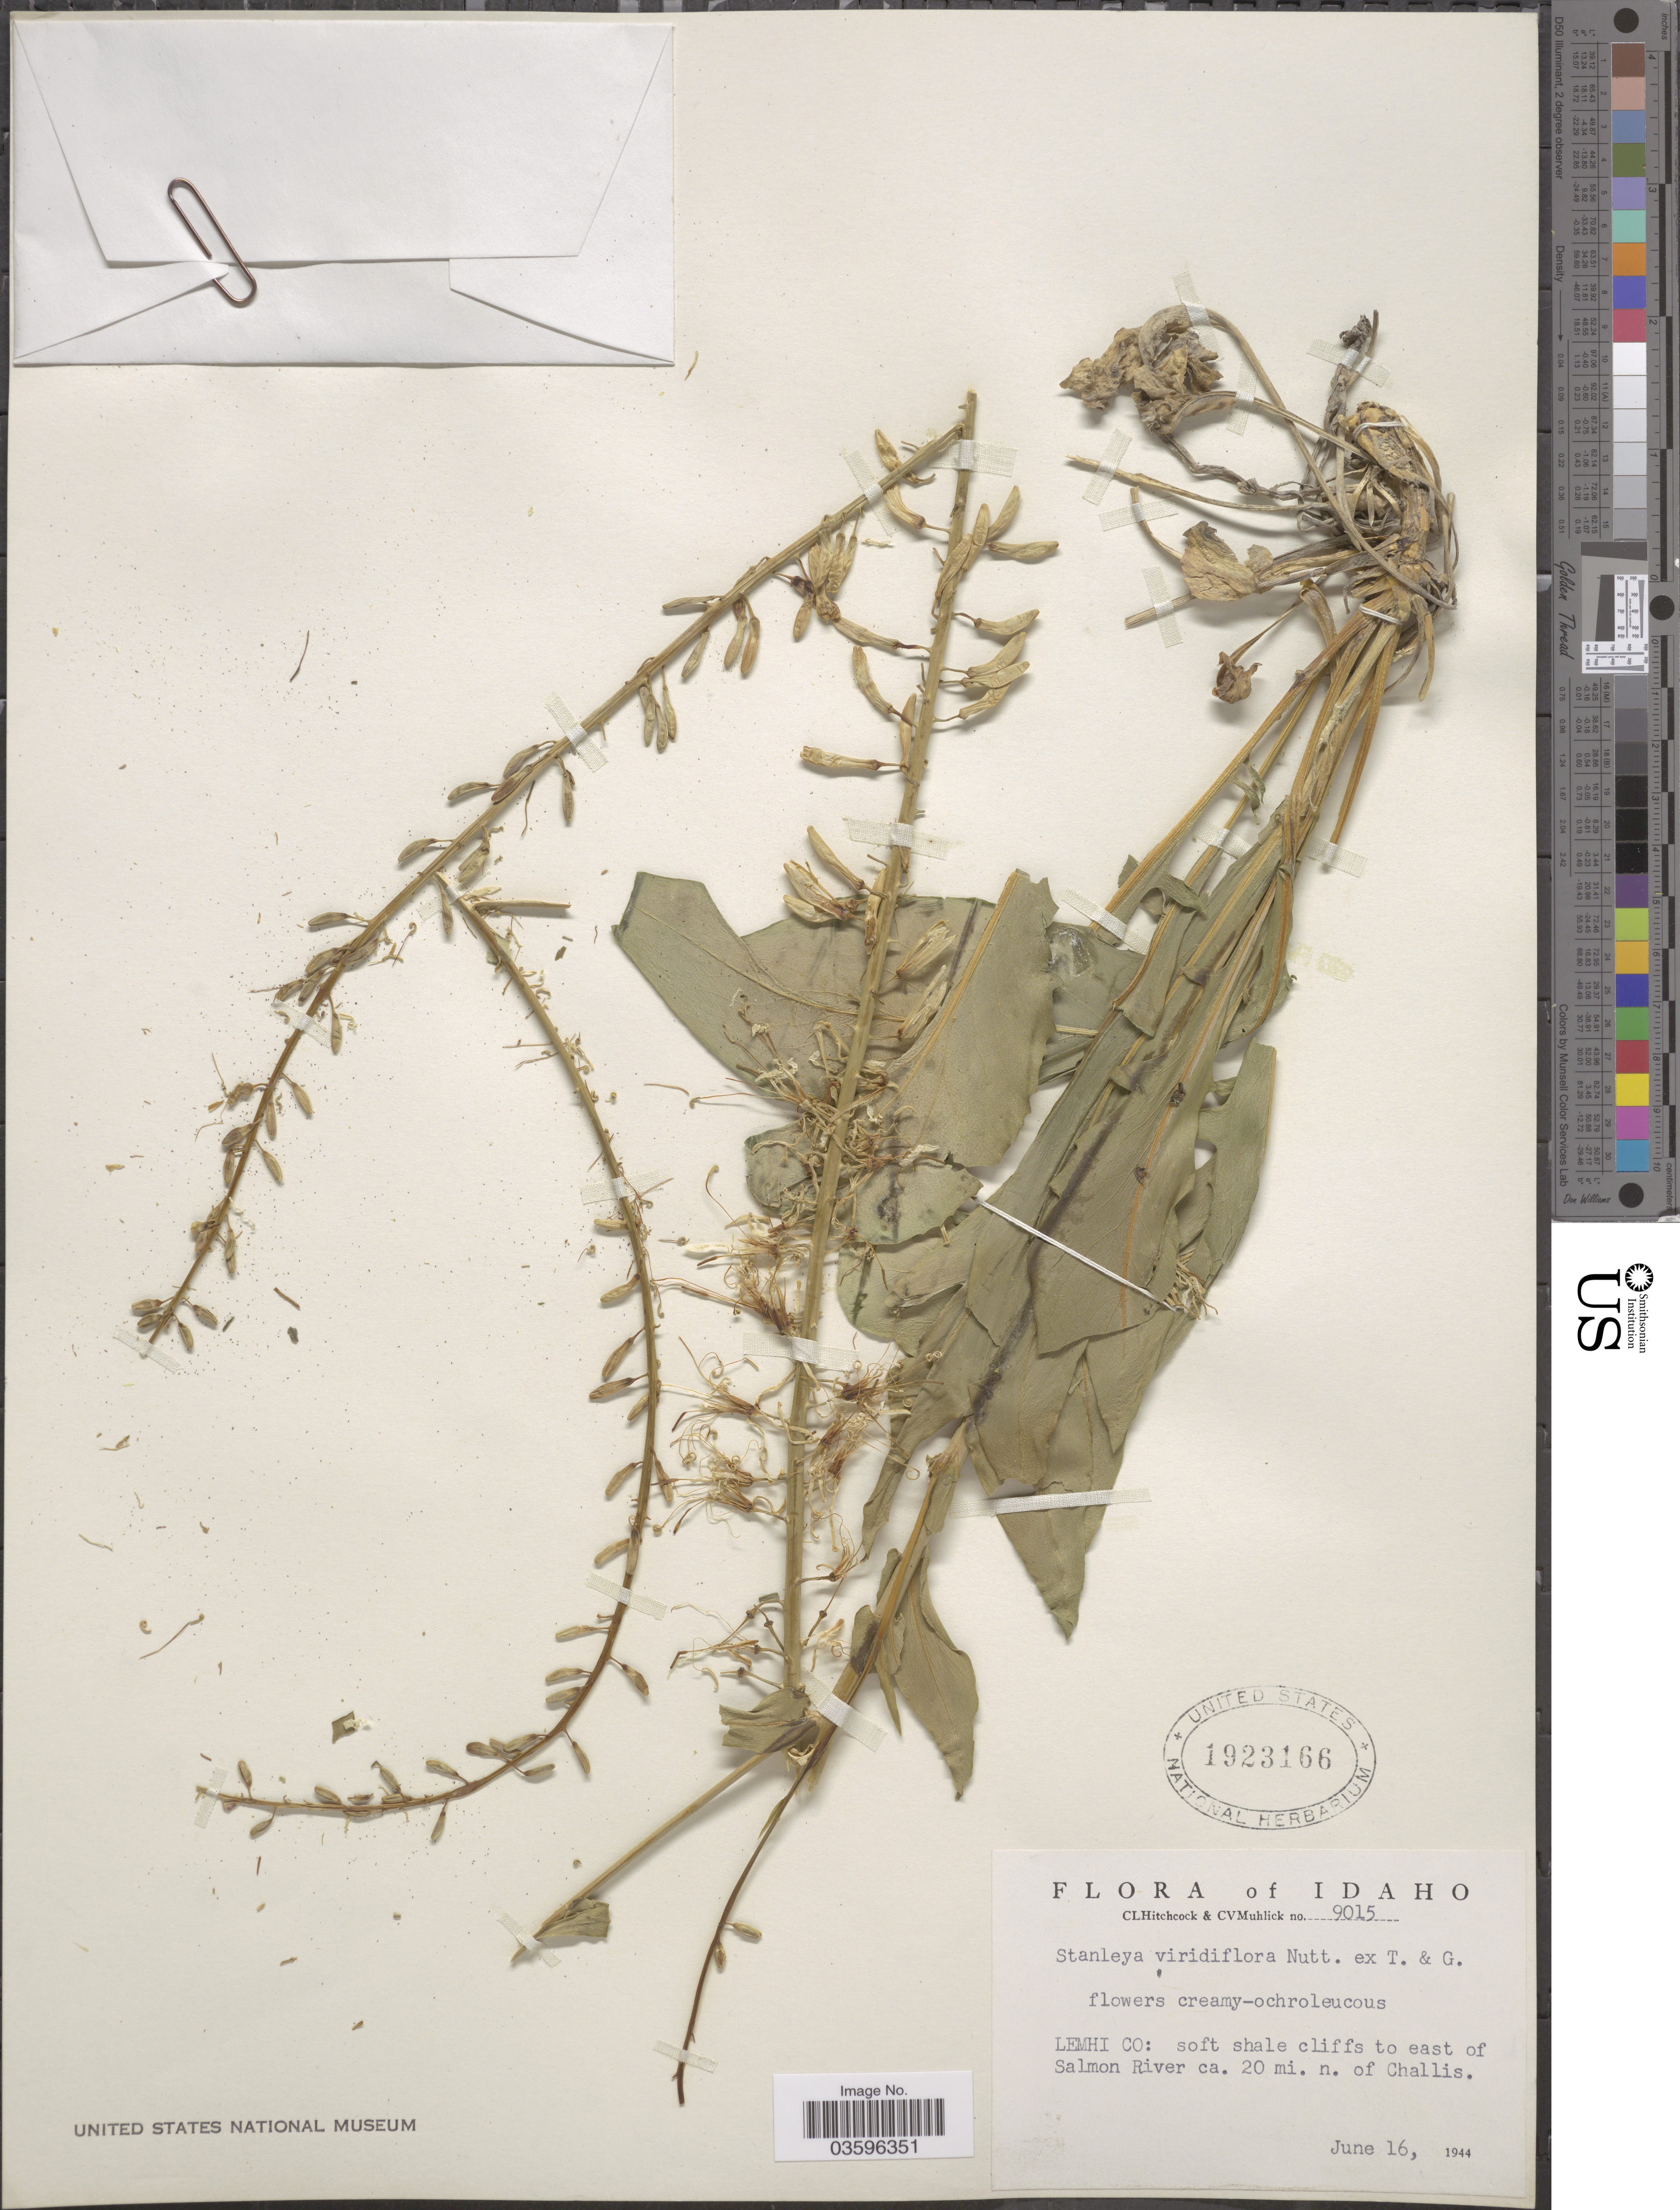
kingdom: Plantae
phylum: Tracheophyta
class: Magnoliopsida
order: Brassicales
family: Brassicaceae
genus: Stanleya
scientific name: Stanleya viridiflora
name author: Nutt.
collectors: C. L. Hitchcock & C. V. Muhlick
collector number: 9015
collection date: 1944-06-16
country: United States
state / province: Idaho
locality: Lemhi Co: soft shale cliffs to east of Salmon River ca. 20 mi. n. of Challis.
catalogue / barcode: US 1923166